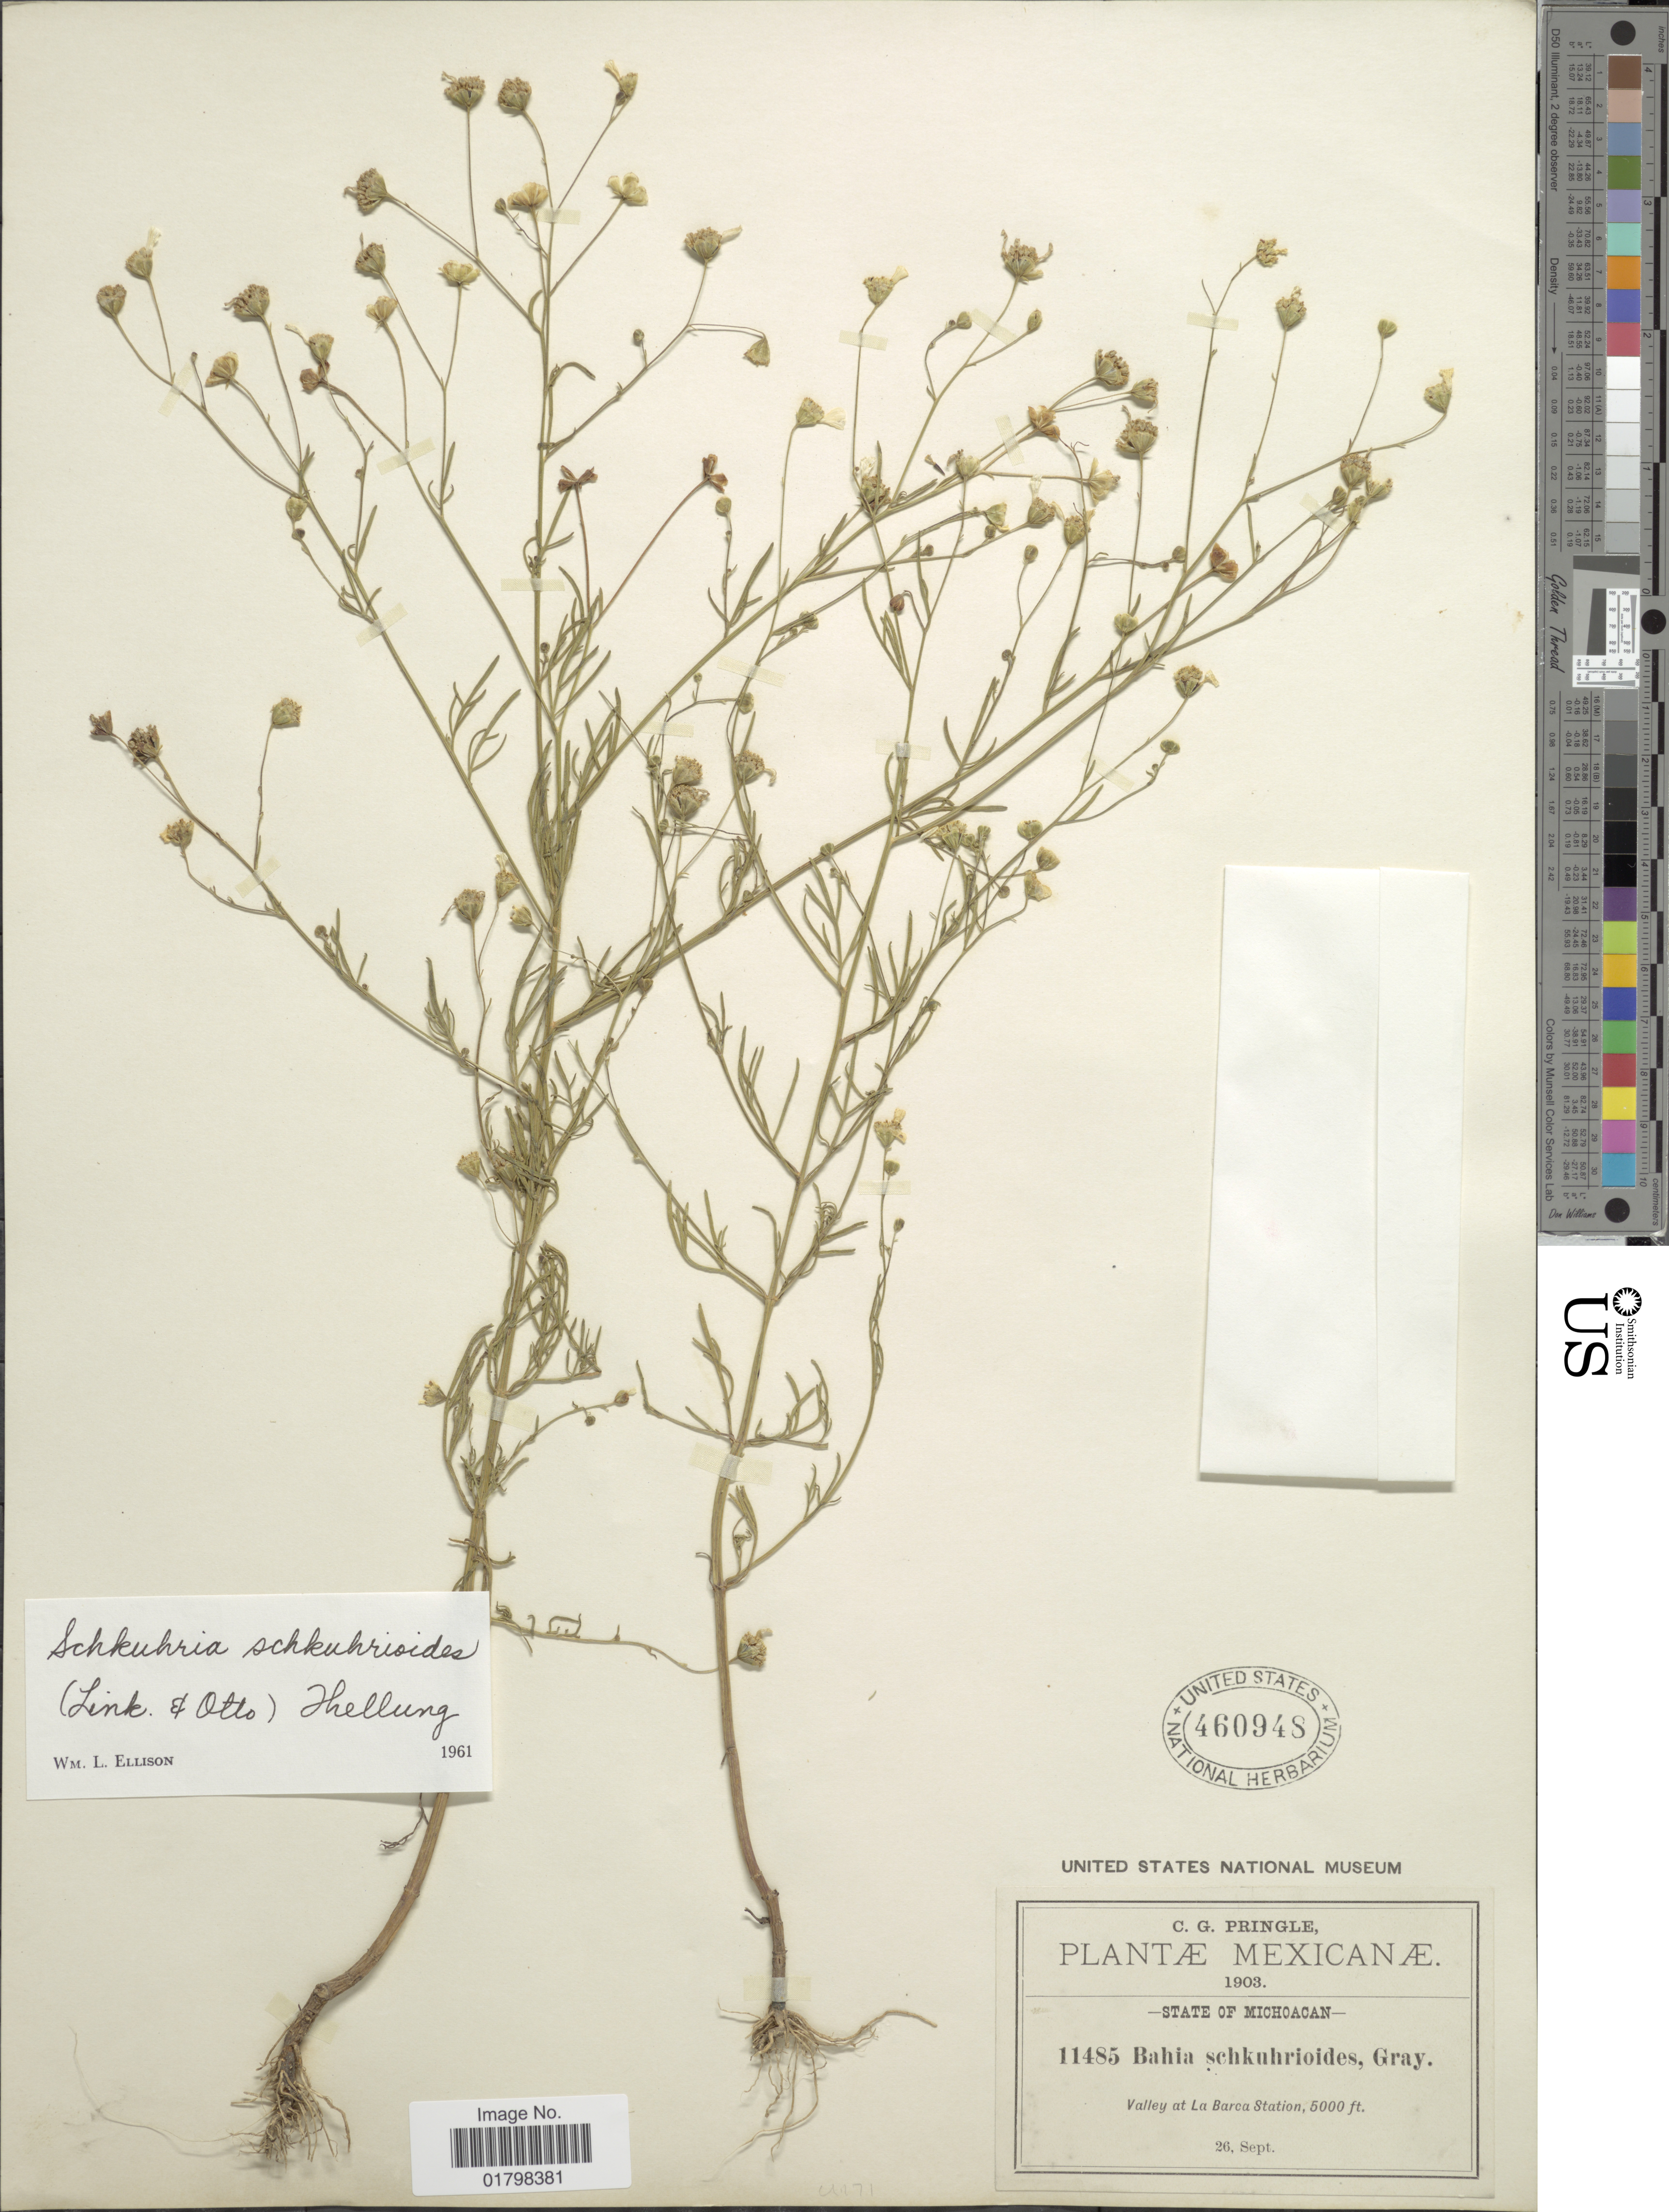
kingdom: Plantae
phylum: Tracheophyta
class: Magnoliopsida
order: Asterales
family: Asteraceae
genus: Schkuhria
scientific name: Schkuhria schkuhrioides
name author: (Link & Otto) Thell.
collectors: C. G. Pringle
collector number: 11485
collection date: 1903-09-26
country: Mexico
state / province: Michoacán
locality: Valley at La Barca Station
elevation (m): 1524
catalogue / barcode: US 460948